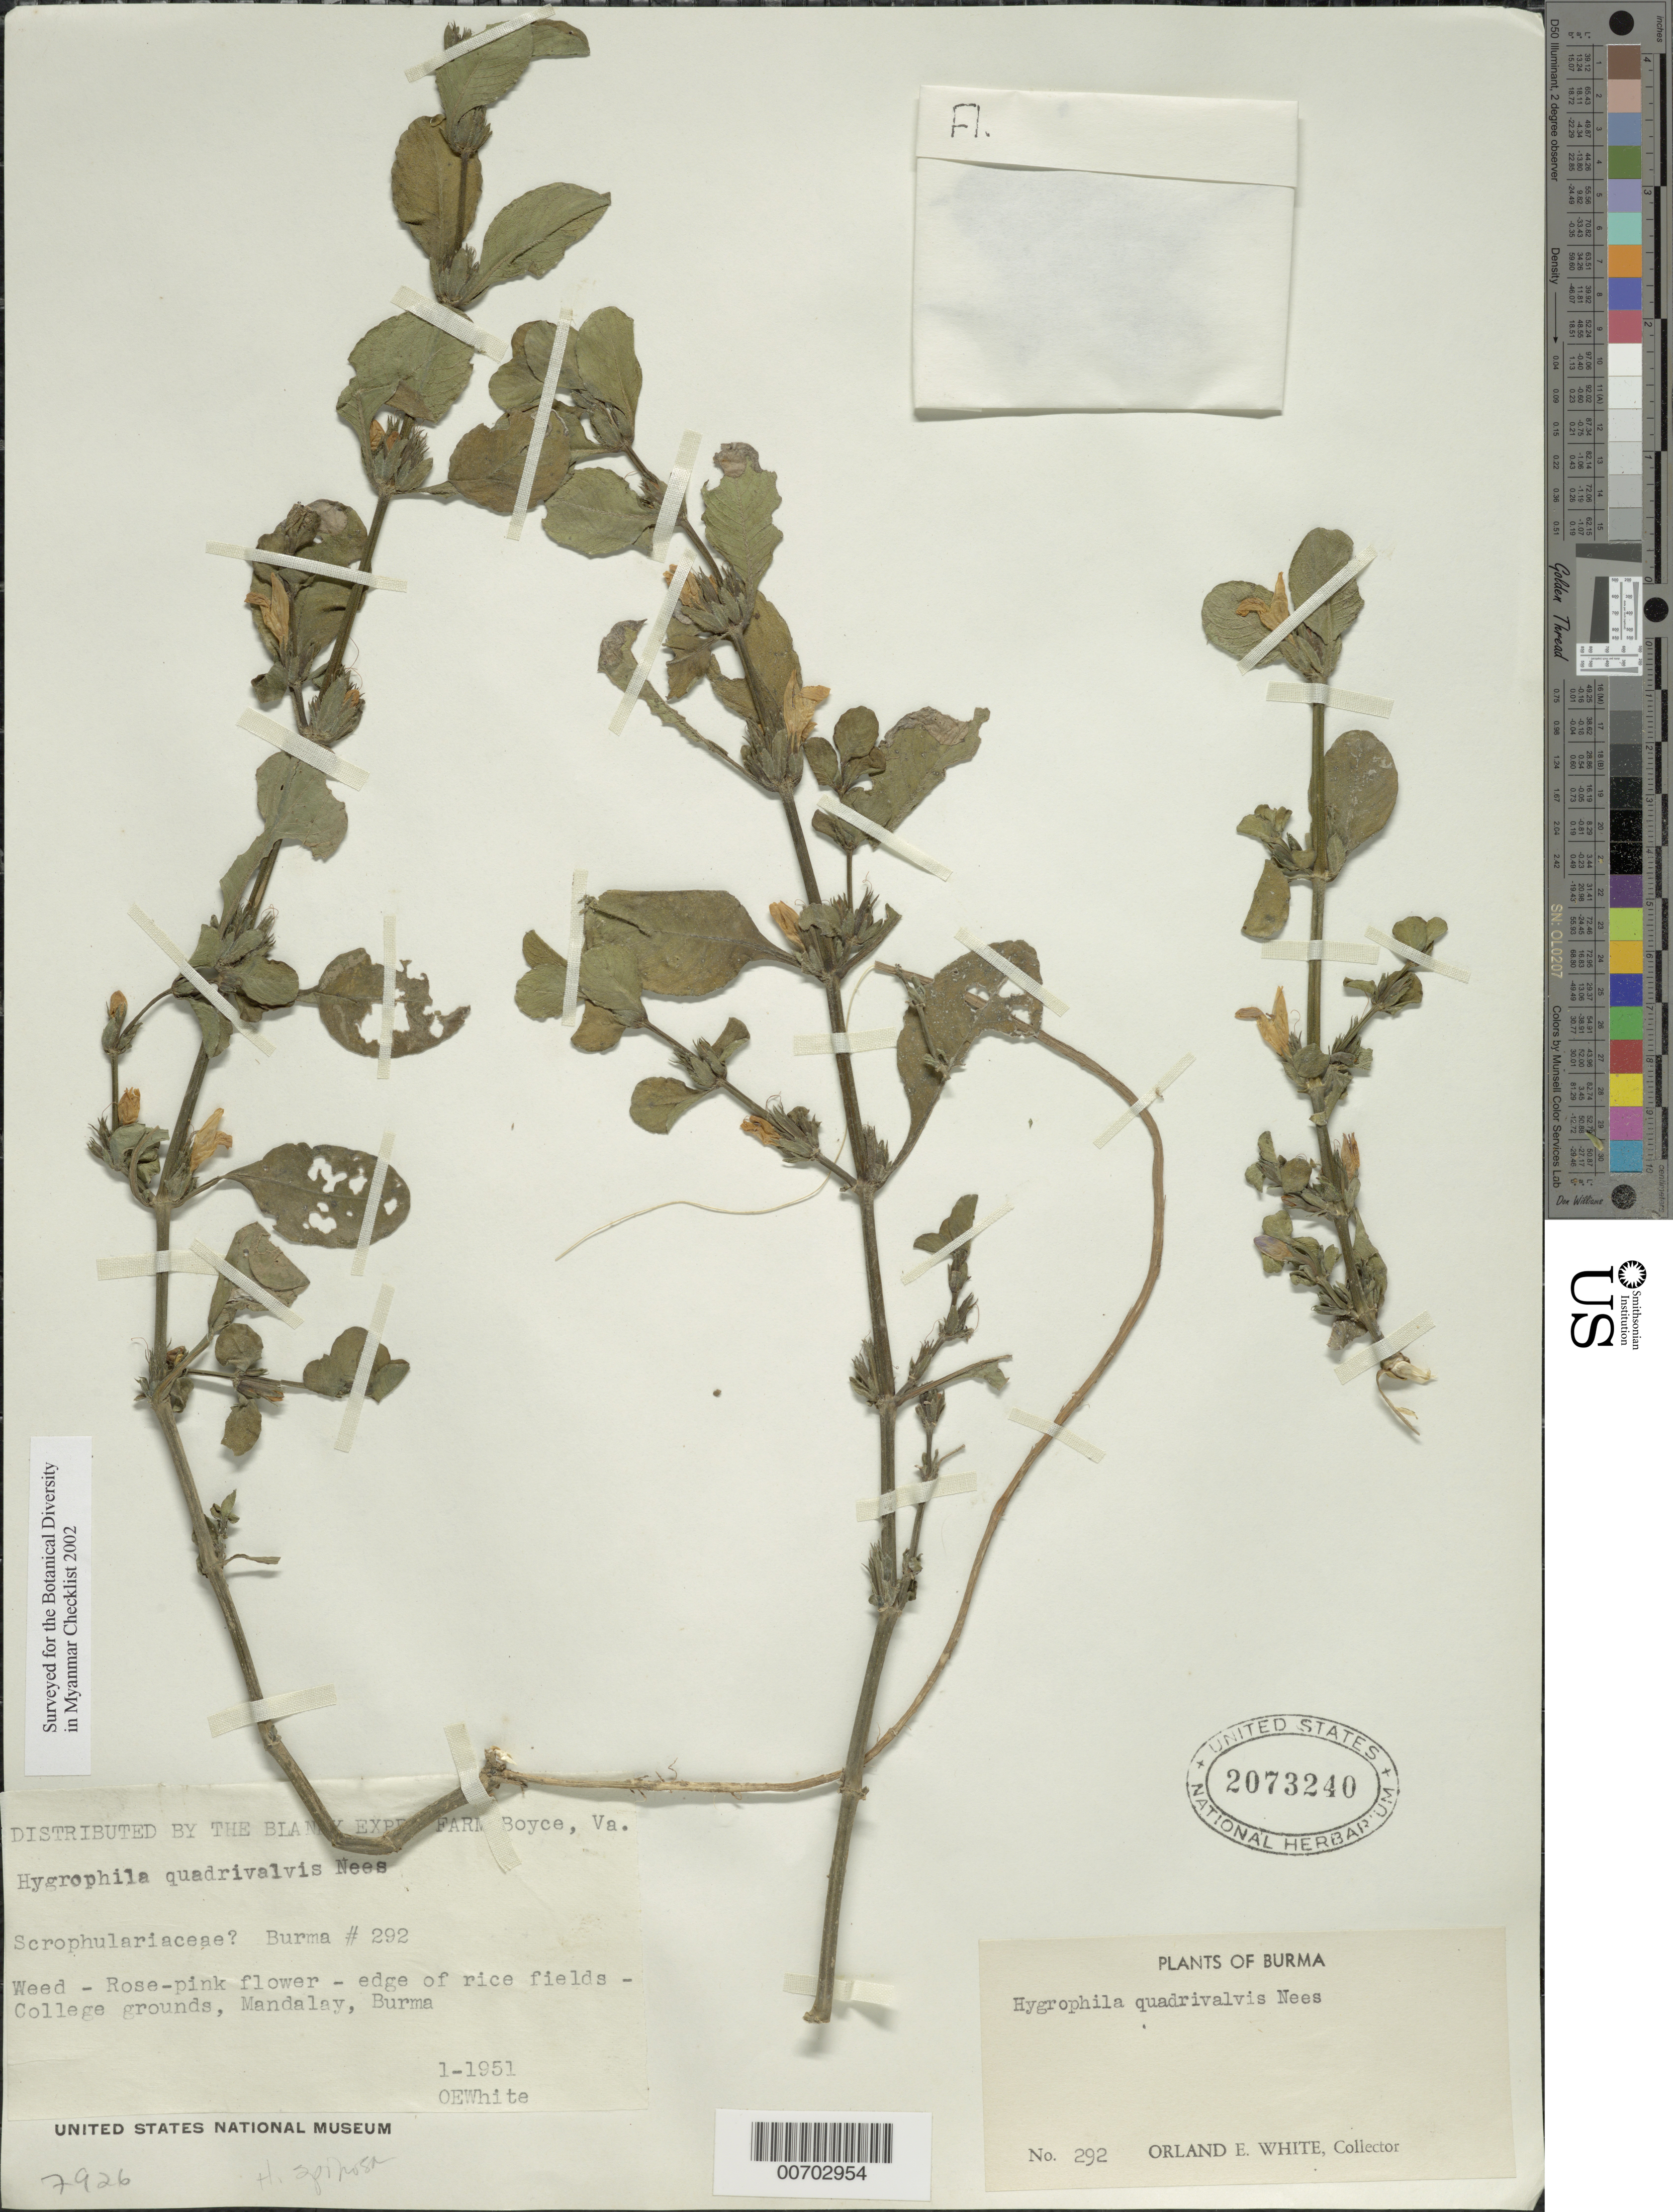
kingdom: Plantae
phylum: Tracheophyta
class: Magnoliopsida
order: Lamiales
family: Acanthaceae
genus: Hygrophila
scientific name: Hygrophila spinosa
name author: T. Anderson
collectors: O. E. White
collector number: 292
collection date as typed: Jan 1951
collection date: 1951-01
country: Myanmar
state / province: Mandalay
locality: Mandalay, College grounds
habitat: Edge of rice fields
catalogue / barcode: US 2073240